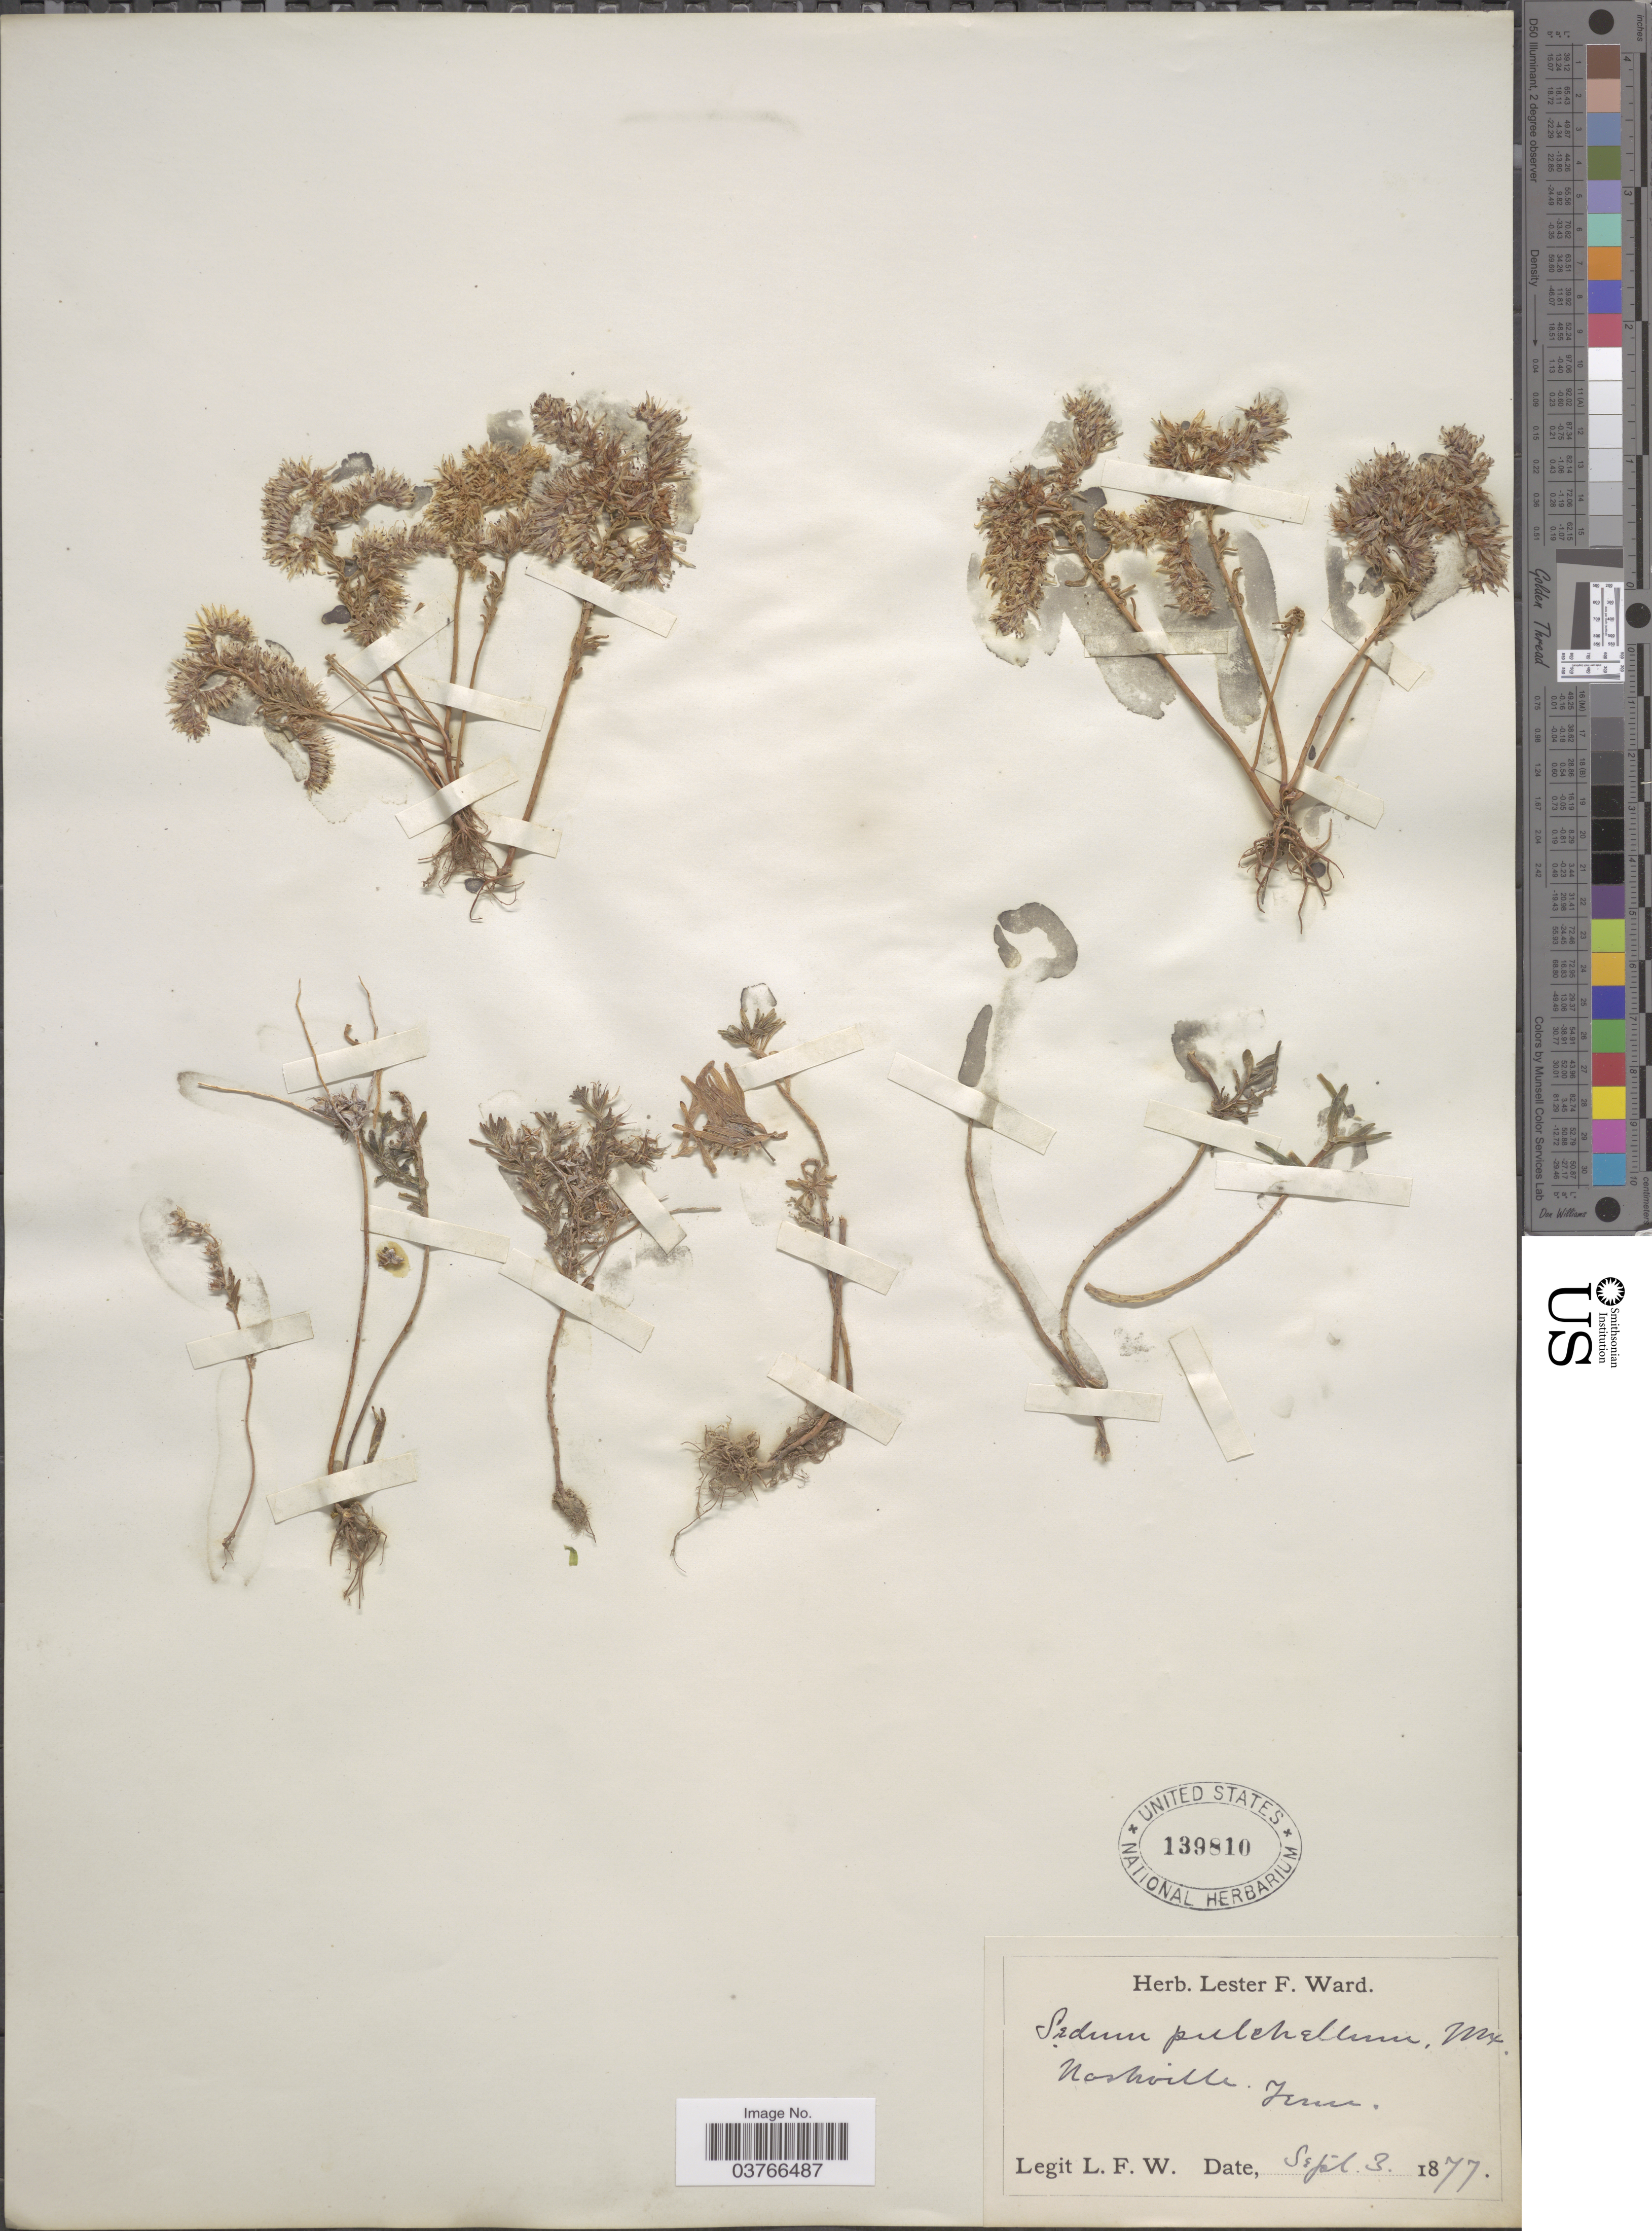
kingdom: Plantae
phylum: Tracheophyta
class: Magnoliopsida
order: Saxifragales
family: Crassulaceae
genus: Sedum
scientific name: Sedum pulchellum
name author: Michx.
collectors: L. F. Ward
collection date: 1877-09-03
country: United States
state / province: Tennessee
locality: Nashville.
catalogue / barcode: US 139810